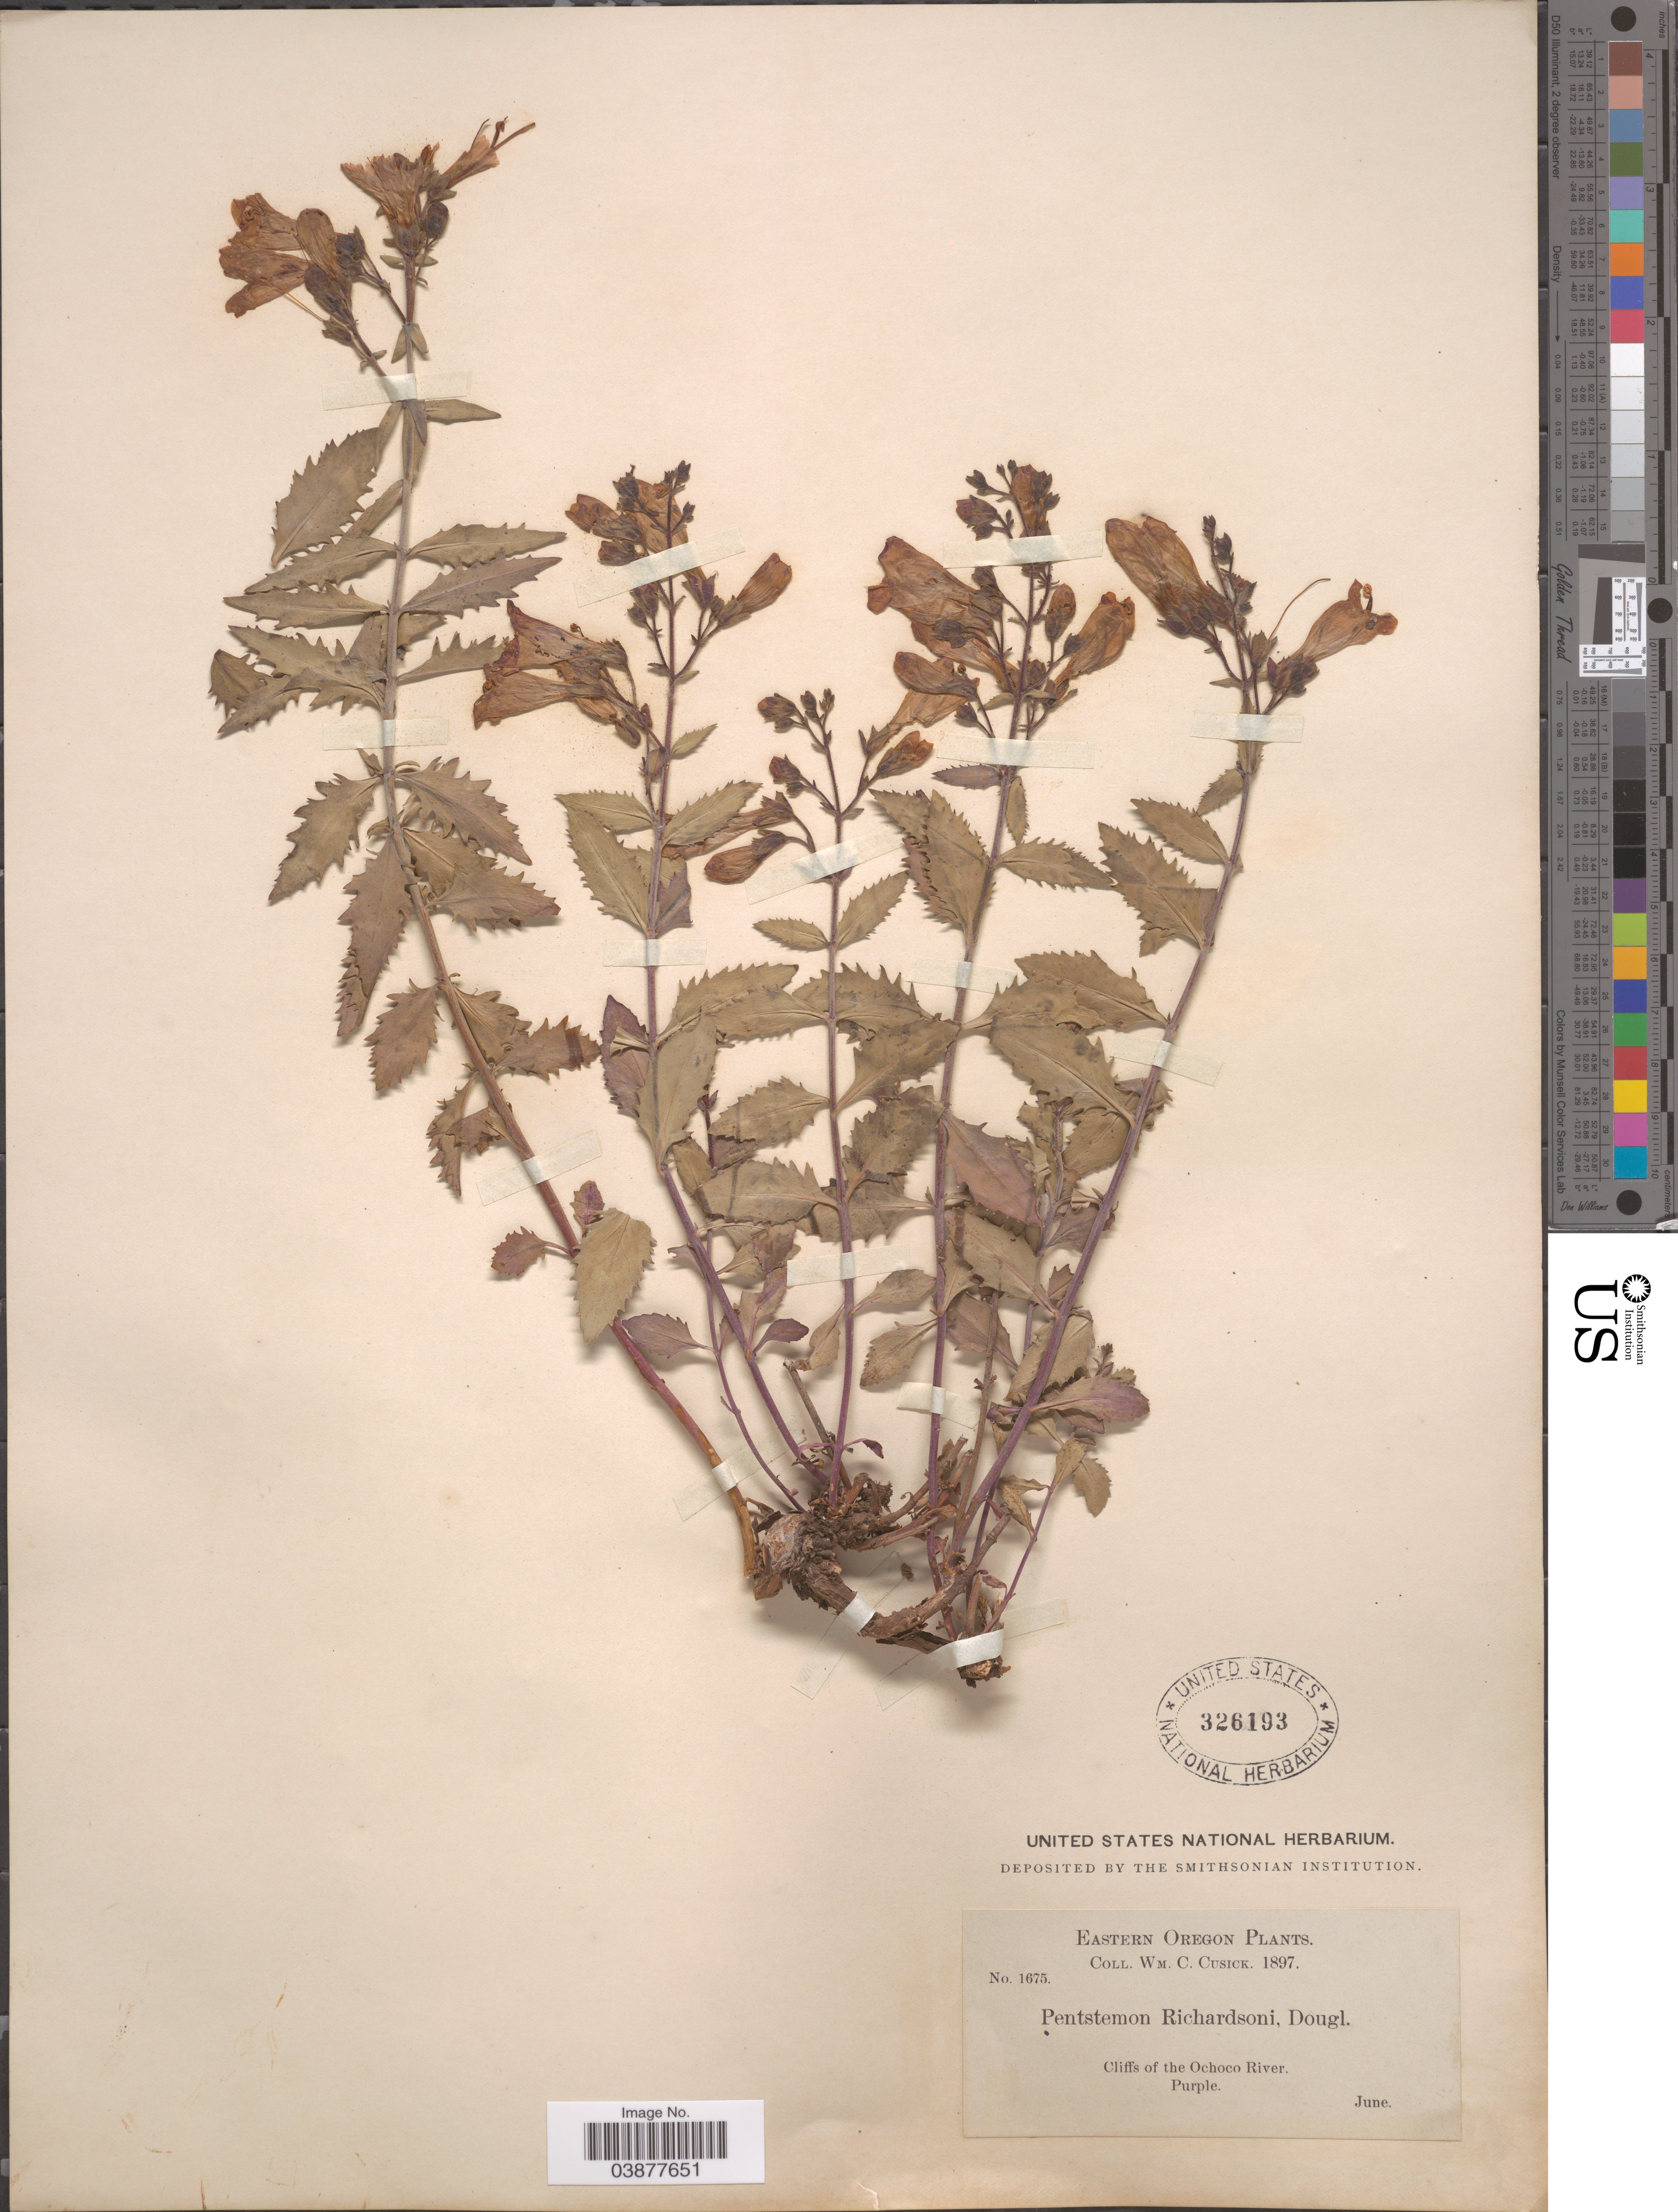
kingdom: Plantae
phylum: Tracheophyta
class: Magnoliopsida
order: Lamiales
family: Plantaginaceae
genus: Penstemon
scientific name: Penstemon richardsonii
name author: Douglas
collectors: W. C. Cusick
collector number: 1675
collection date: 1897-06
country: United States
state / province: Oregon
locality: Eastern Oregon. Cliffs of the Ochoco River.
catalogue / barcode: US 326193